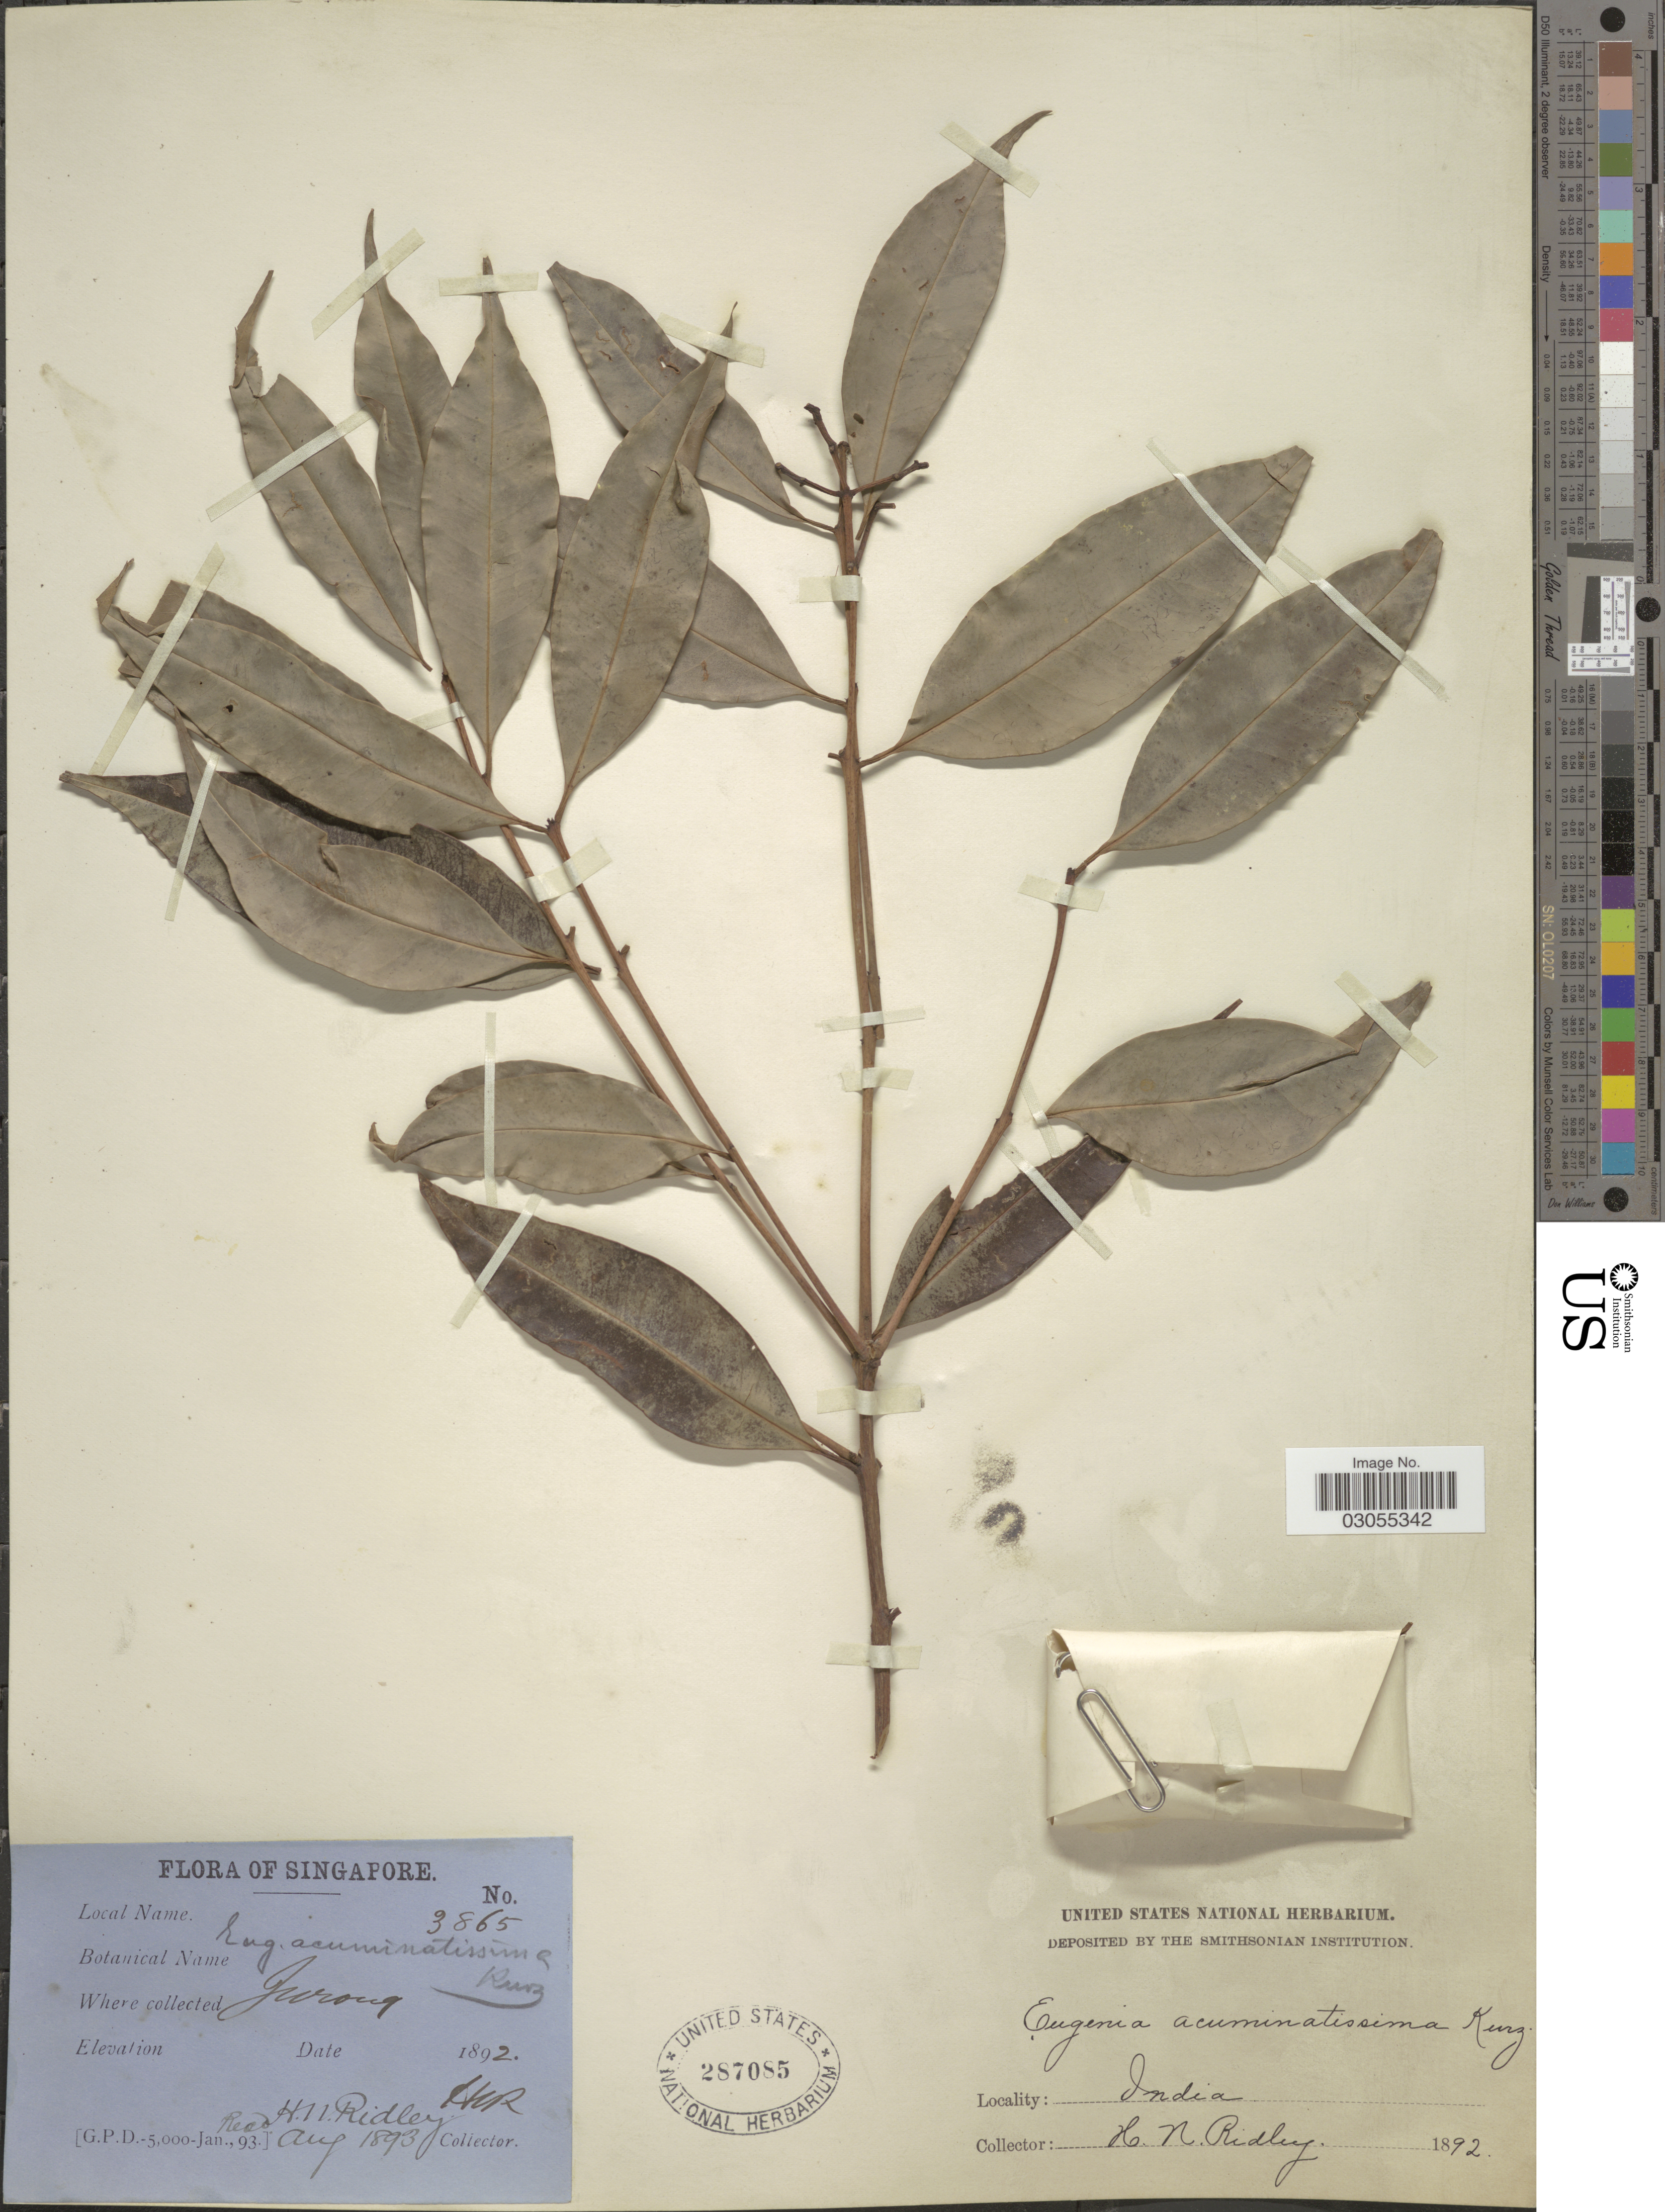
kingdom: Plantae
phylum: Tracheophyta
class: Magnoliopsida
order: Myrtales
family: Myrtaceae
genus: Syzygium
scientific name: Syzygium acuminatissimum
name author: (Blume) DC.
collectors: H. N. Ridley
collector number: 3865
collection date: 1893-08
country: Singapore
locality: Jurong.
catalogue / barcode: US 287085